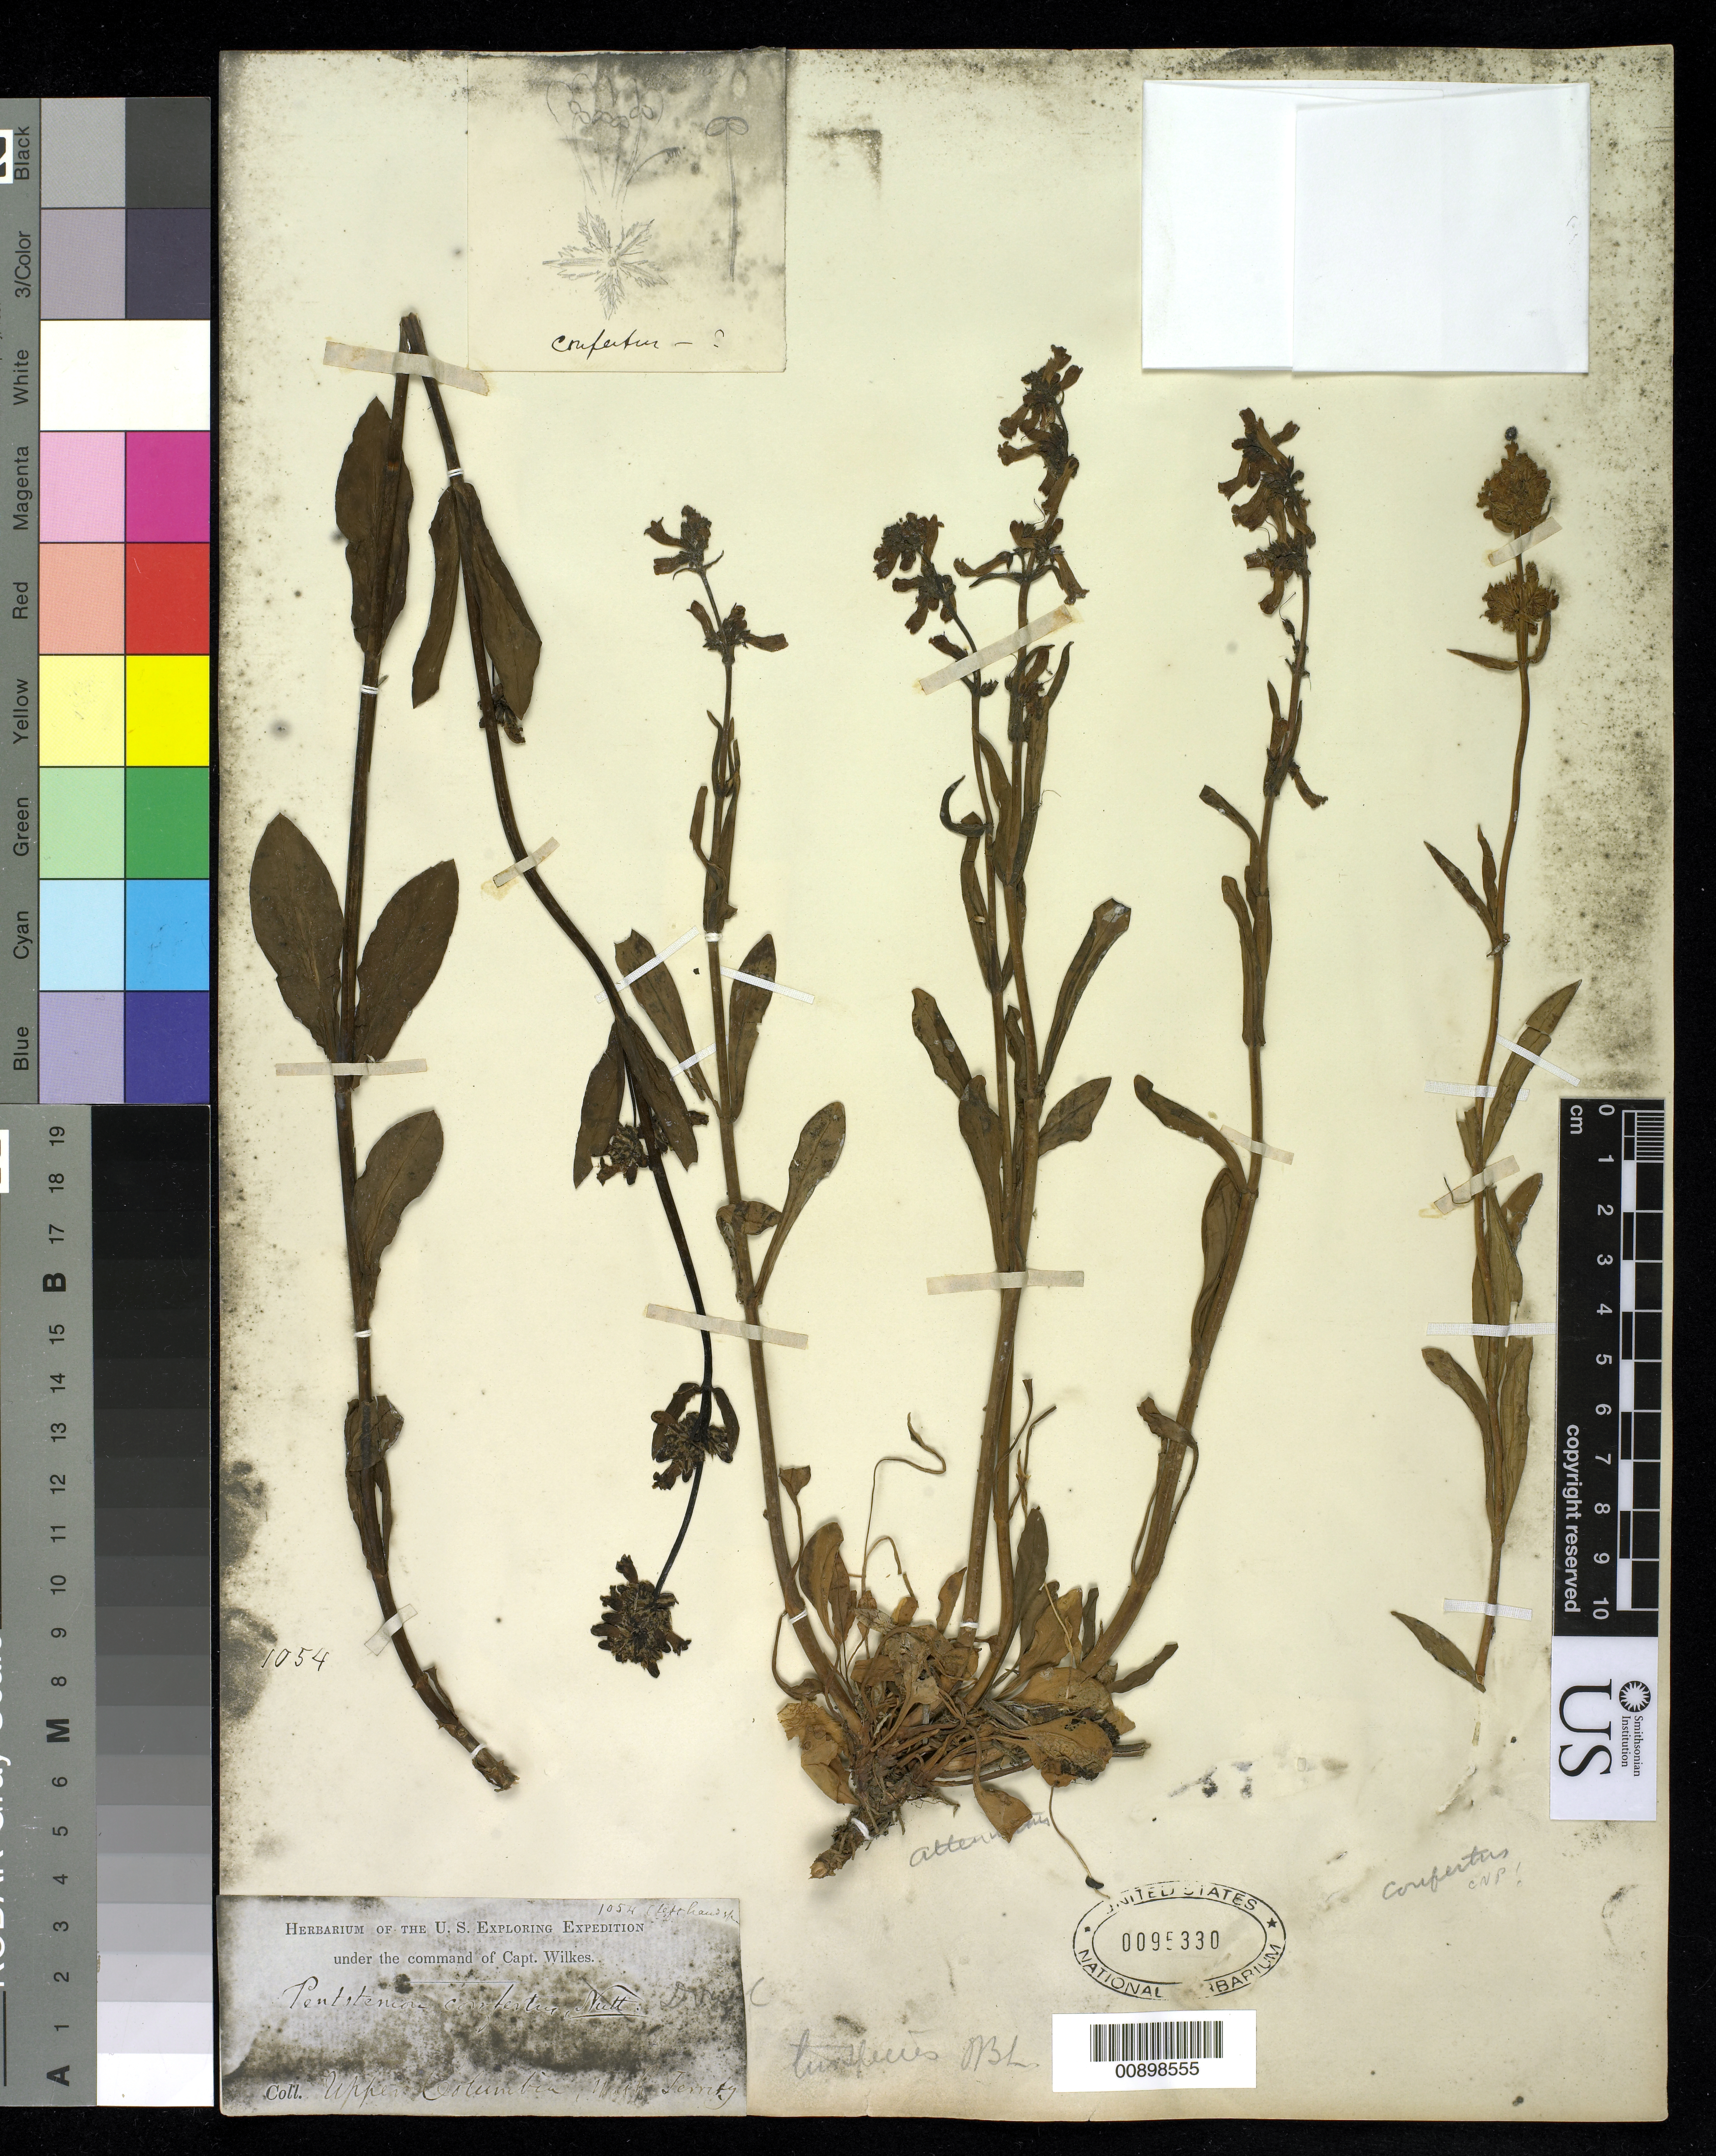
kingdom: Plantae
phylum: Tracheophyta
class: Magnoliopsida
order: Lamiales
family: Plantaginaceae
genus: Penstemon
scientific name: Penstemon sp.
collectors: Wilkes Explor. Exped.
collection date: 1838/1842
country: United States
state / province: Washington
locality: Upper Columbia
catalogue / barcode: US 95330